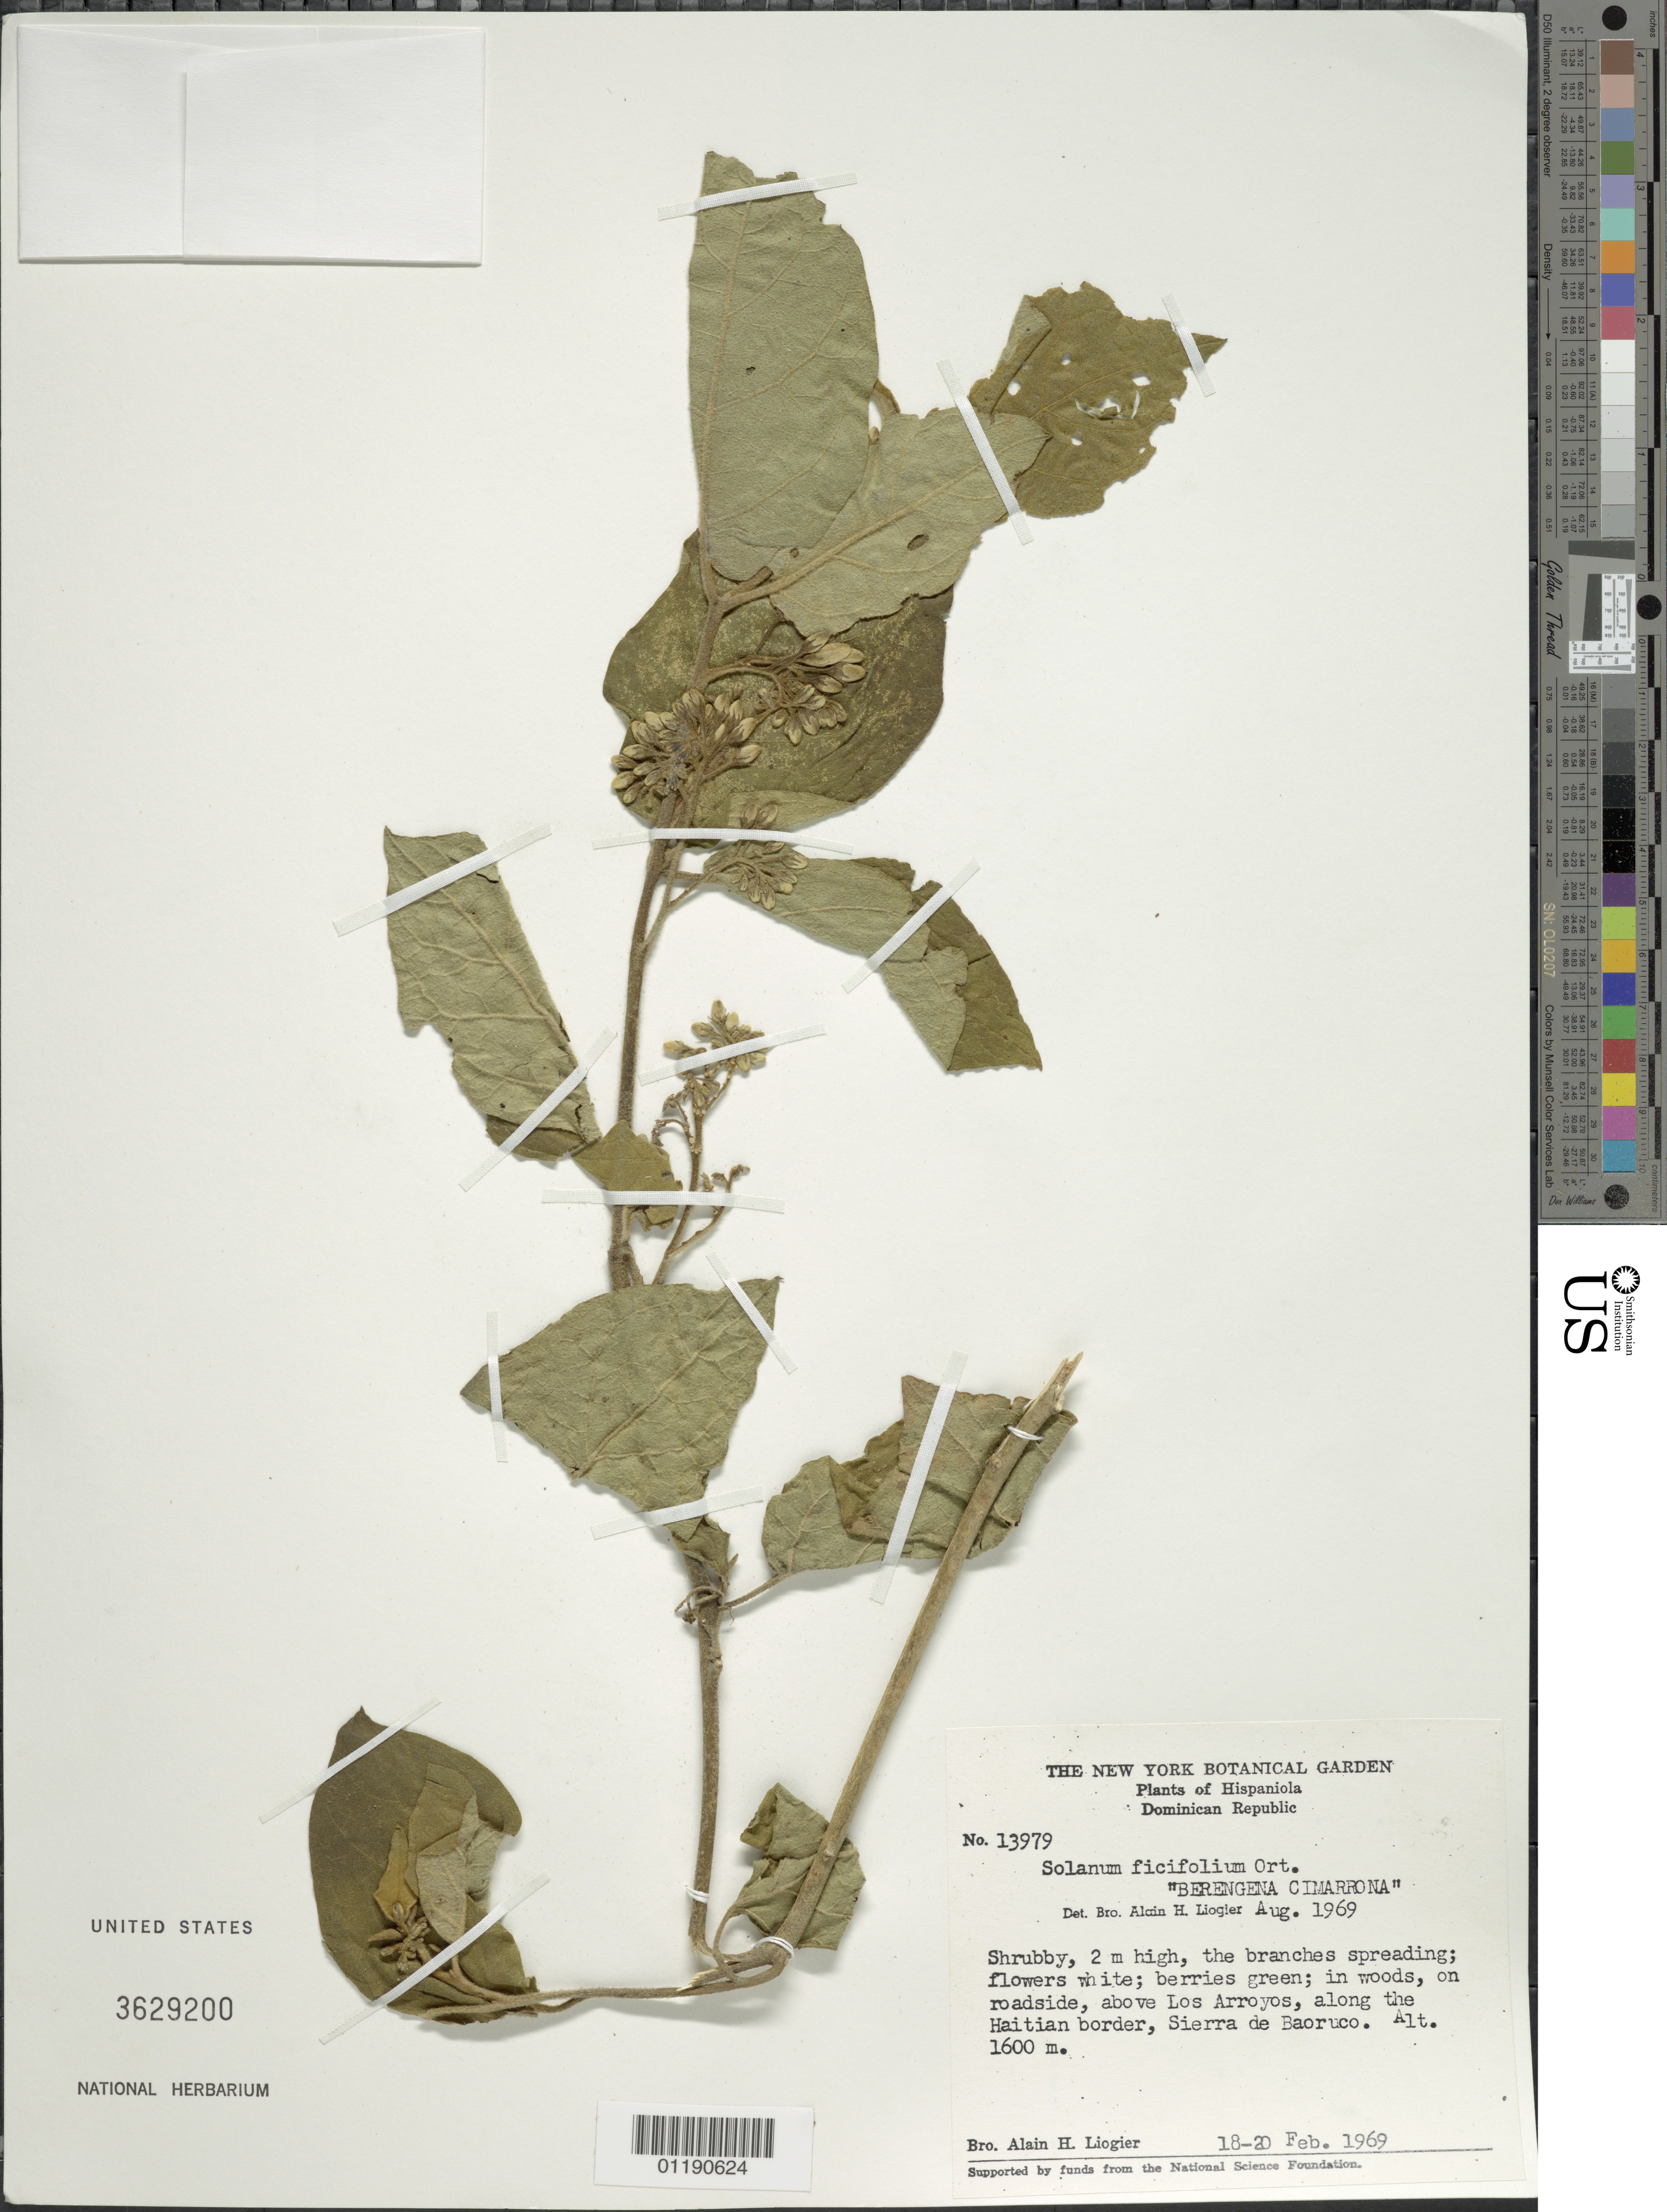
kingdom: Plantae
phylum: Tracheophyta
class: Magnoliopsida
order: Solanales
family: Solanaceae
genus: Solanum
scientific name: Solanum torvum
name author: Sw.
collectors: A. H. Liogier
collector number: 13979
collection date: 1969-02-18/1969-02-20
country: Dominican Republic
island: Hispaniola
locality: Above Los Arroyos, along the Haitian border, Sierra de Baoruco.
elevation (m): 1600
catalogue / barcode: US 3629200